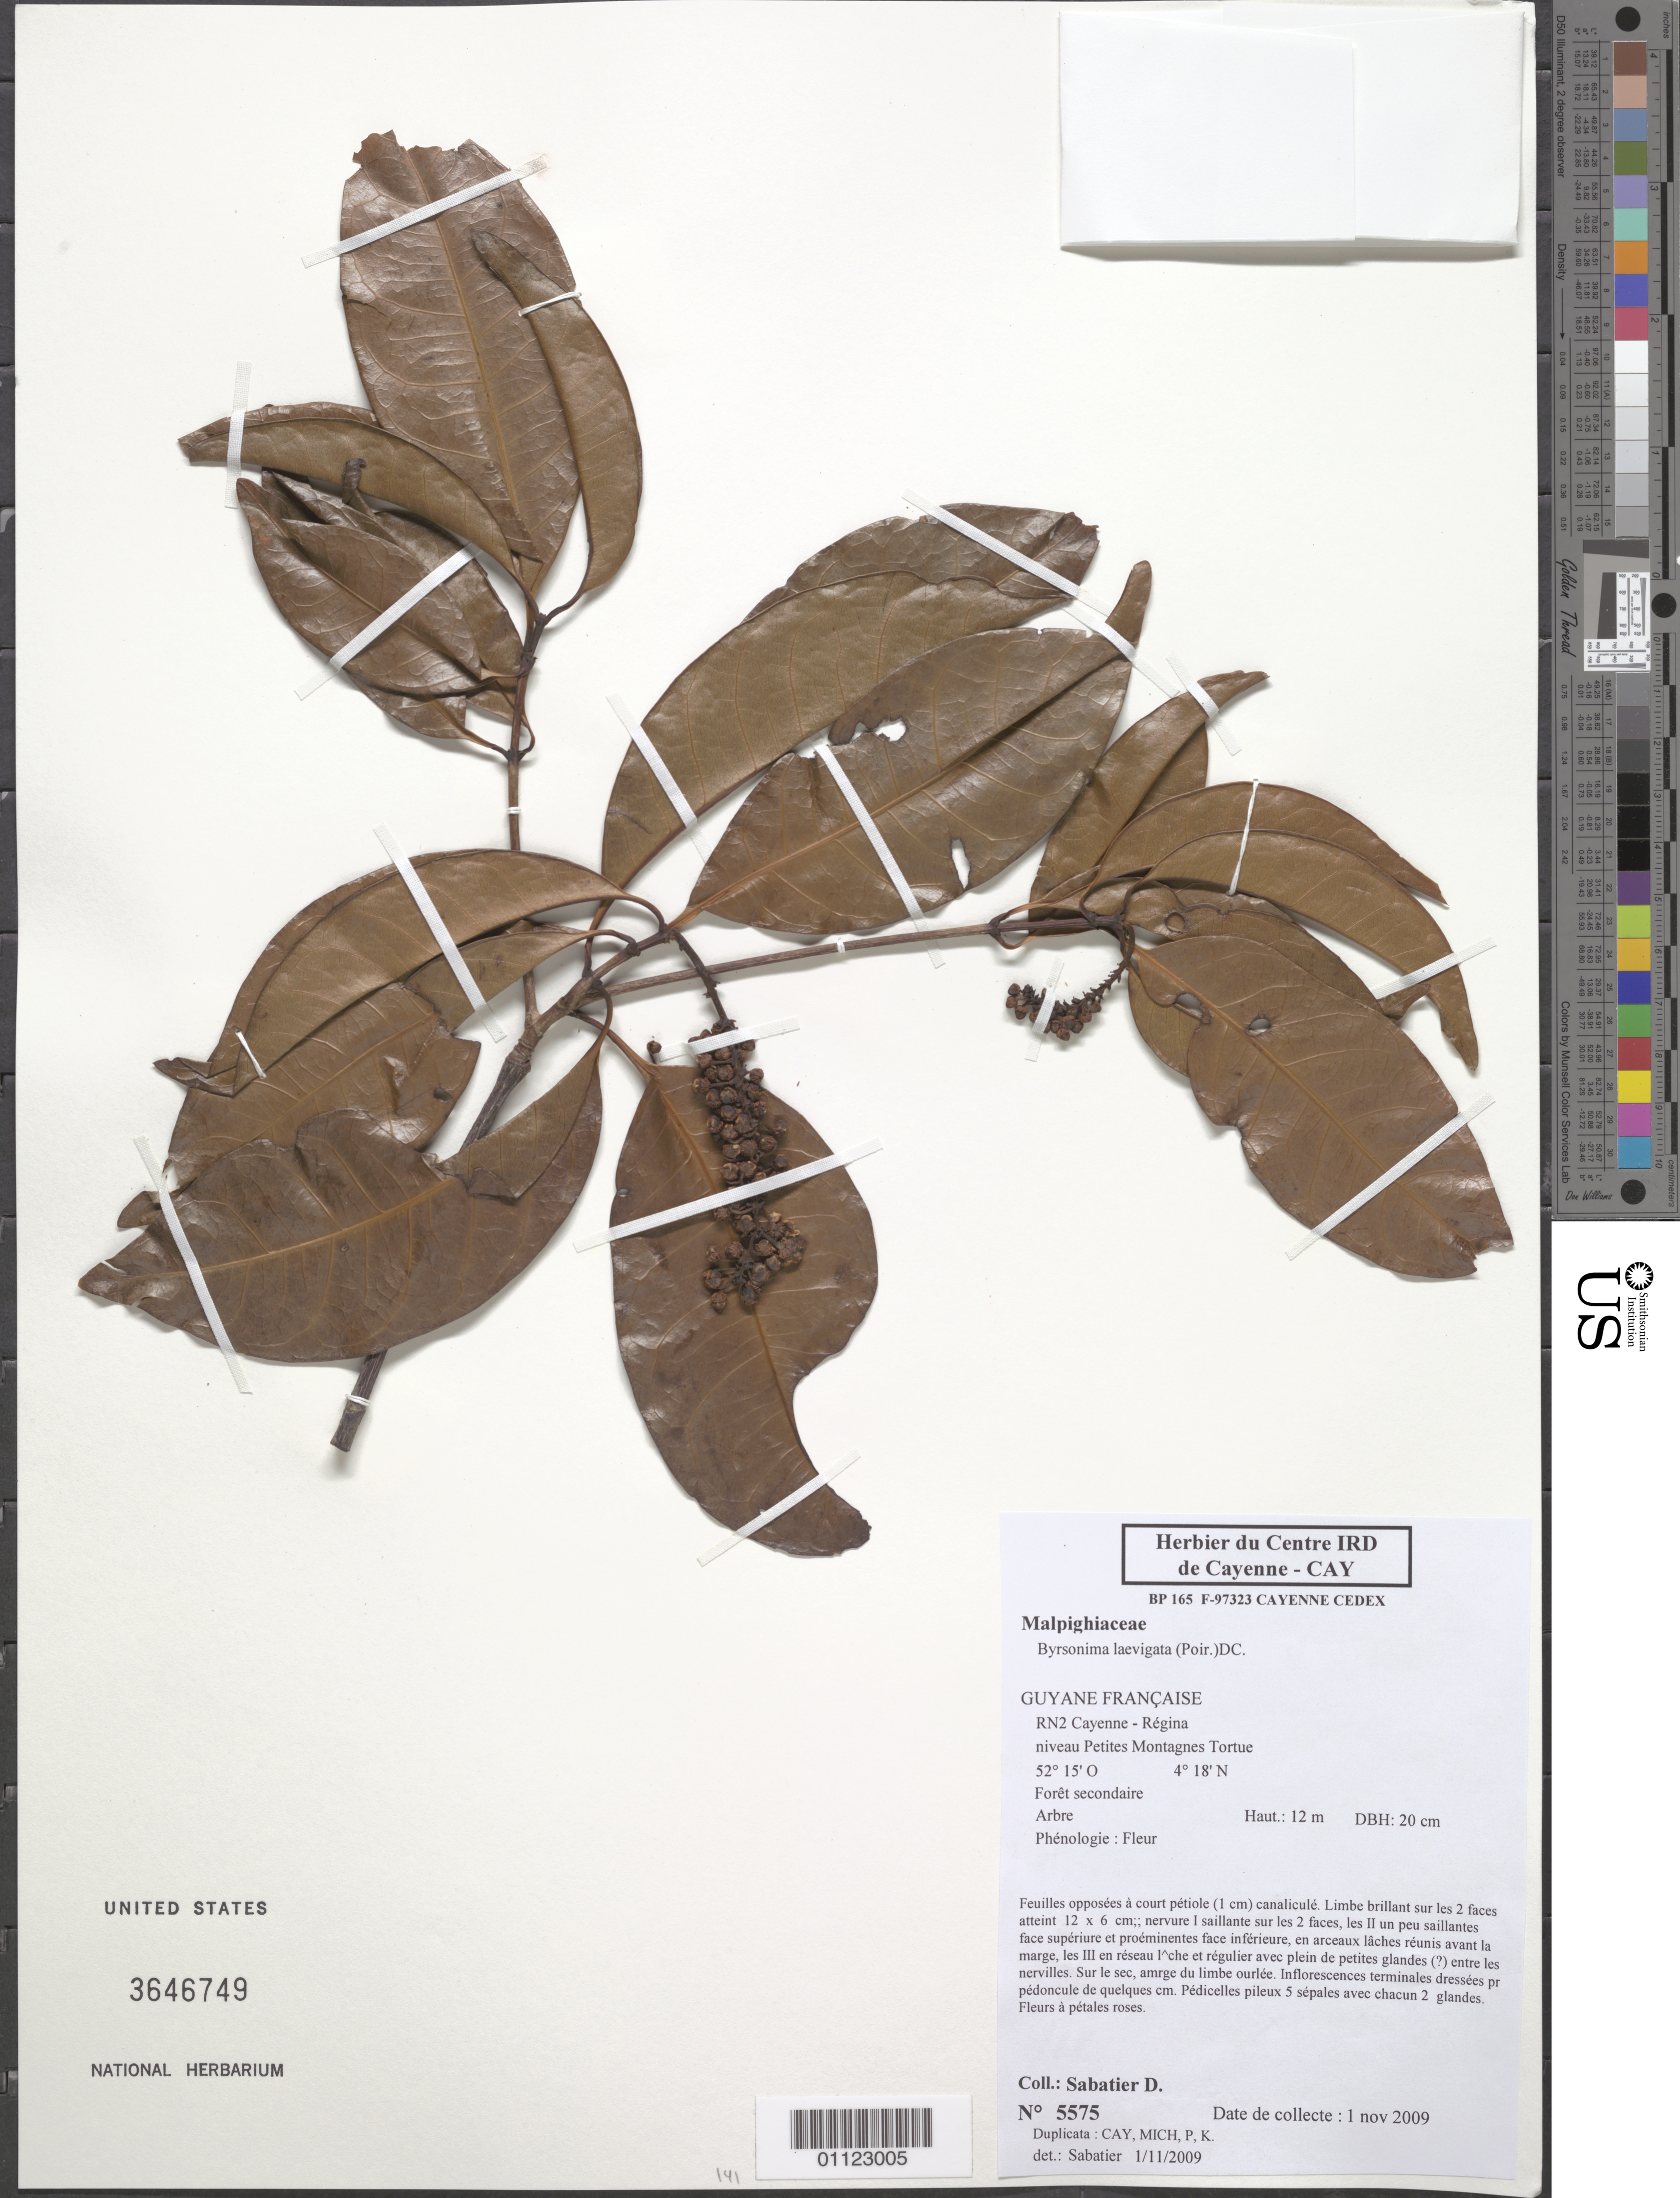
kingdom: Plantae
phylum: Tracheophyta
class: Magnoliopsida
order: Malpighiales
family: Malpighiaceae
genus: Byrsonima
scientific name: Byrsonima laevigata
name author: (Poir.) DC.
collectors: D. Sabatier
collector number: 5575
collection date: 2009-11-01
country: French Guiana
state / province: Cayenne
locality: Guyane Française. RN2 Cayenne-Regína niveau Petites Montagnes Tortue.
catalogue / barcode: US 3646749